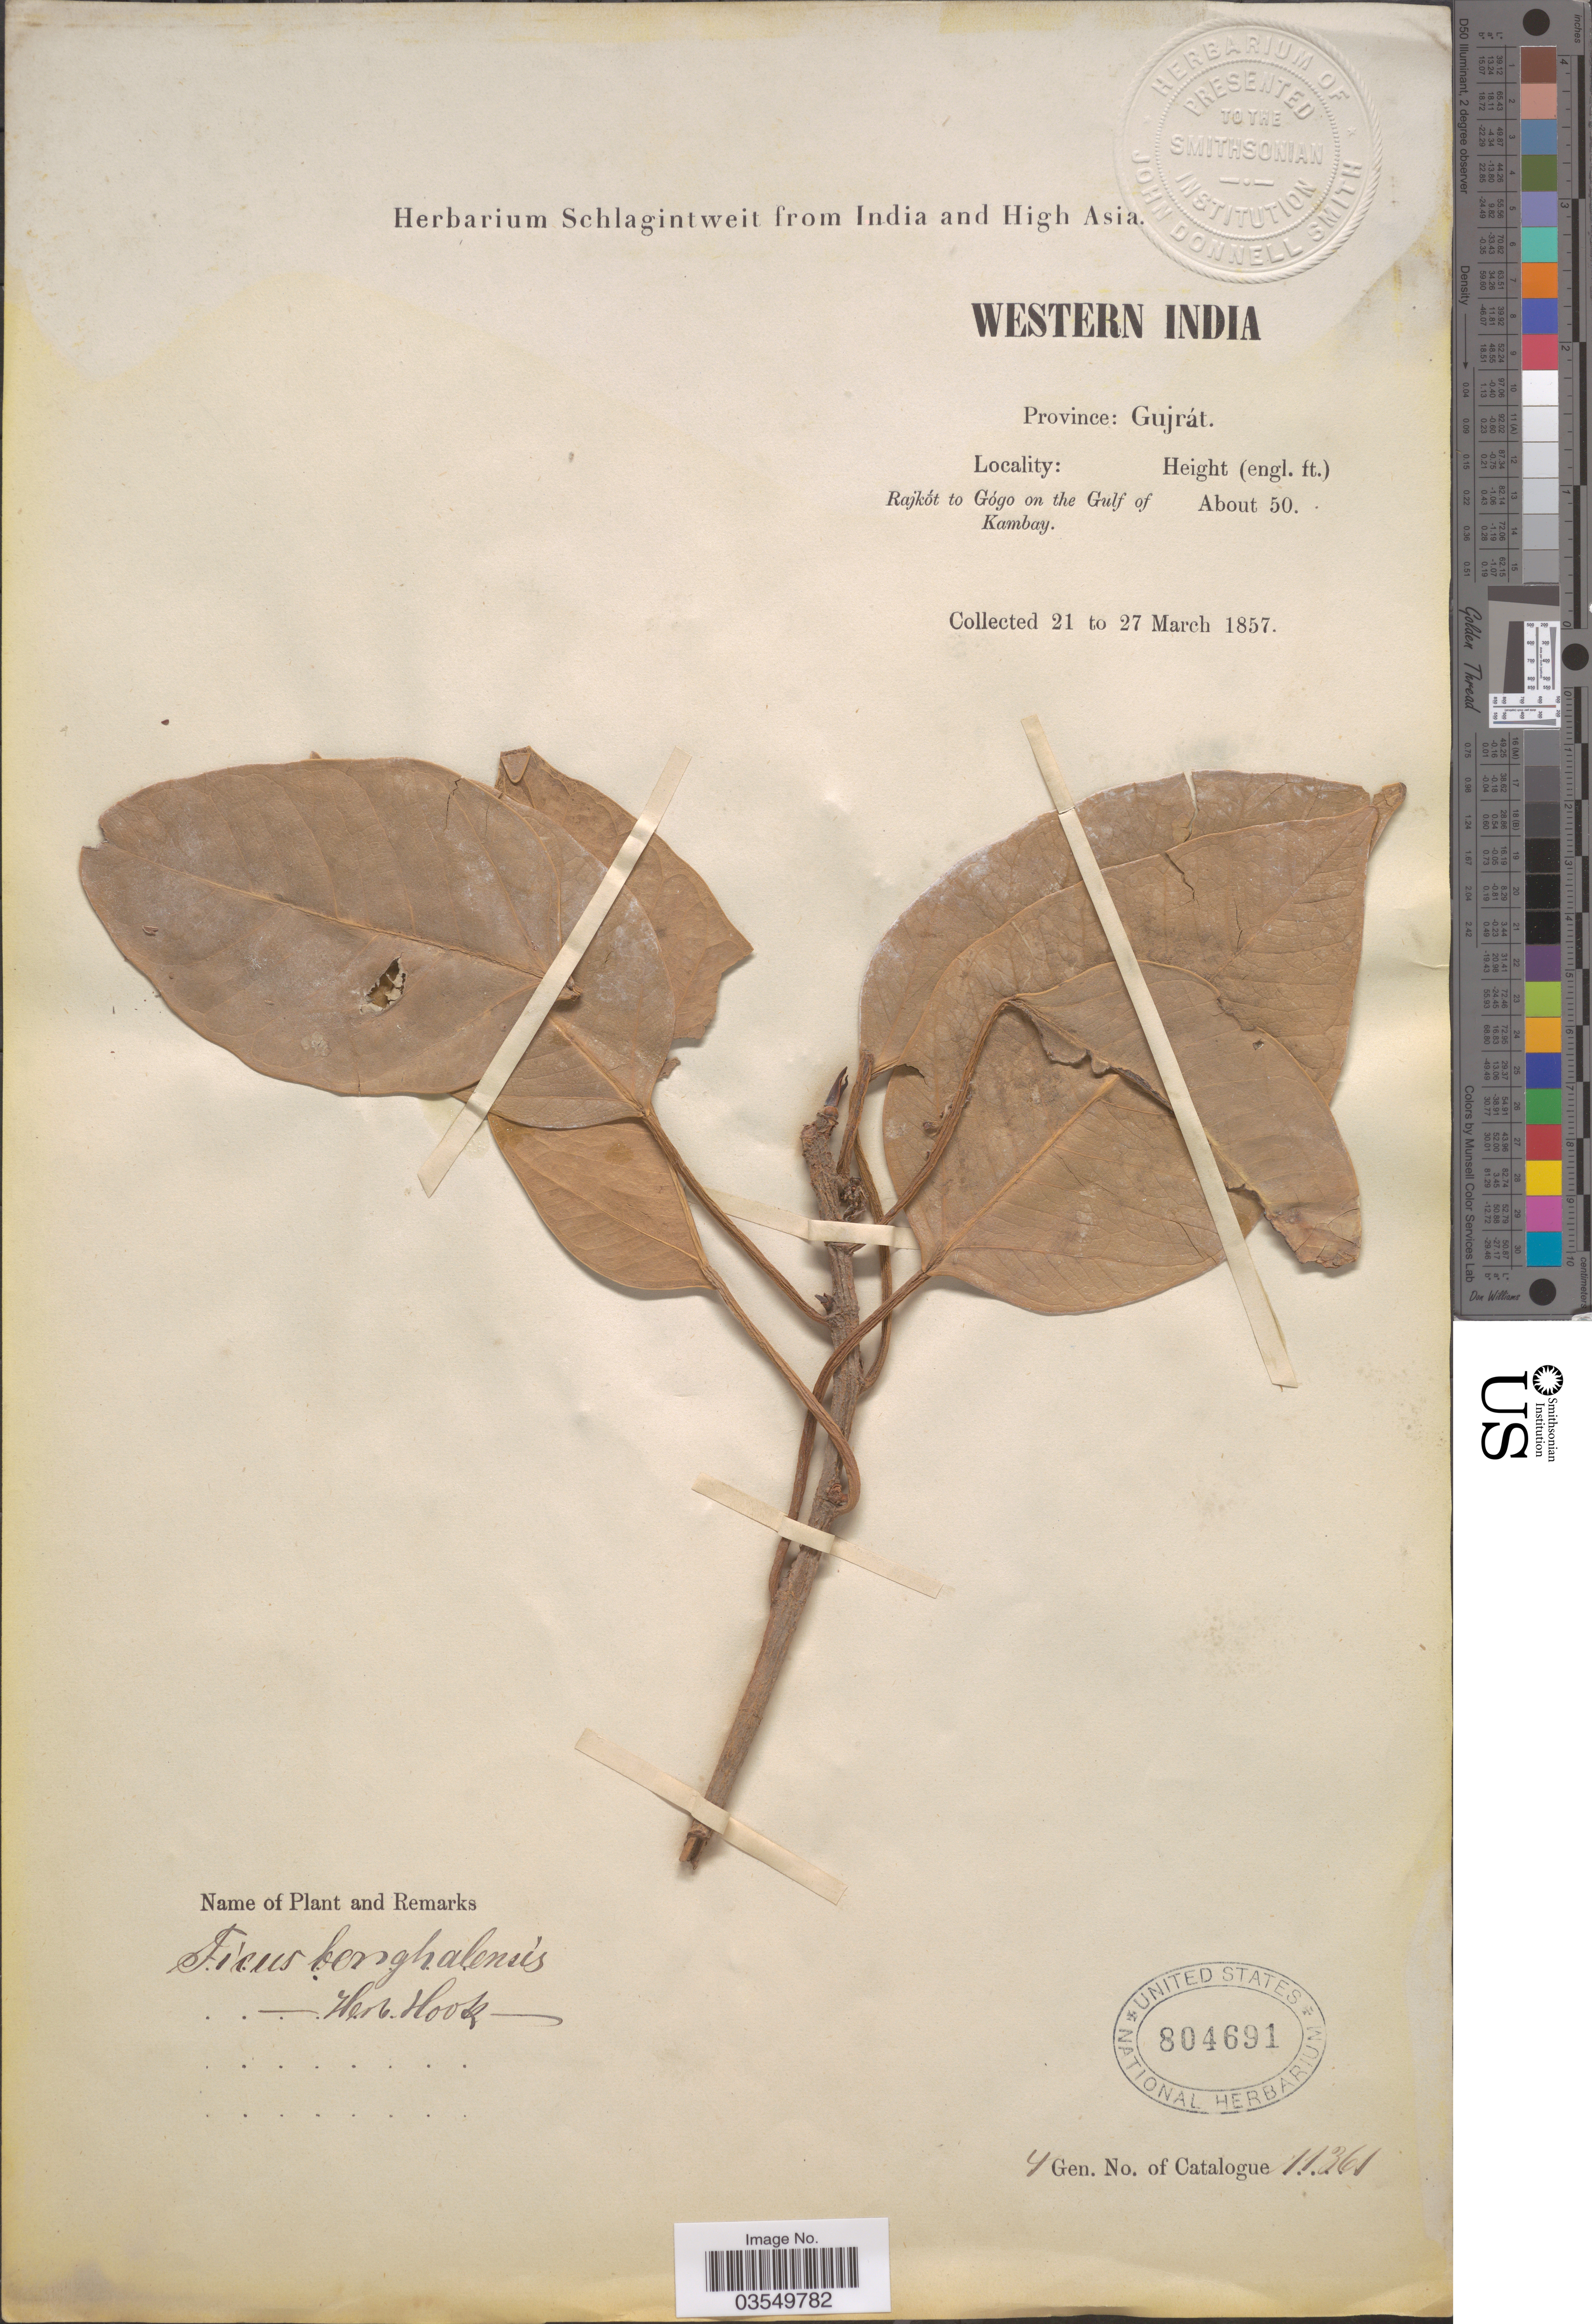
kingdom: Plantae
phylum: Tracheophyta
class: Magnoliopsida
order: Rosales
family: Moraceae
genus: Ficus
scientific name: Ficus benghalensis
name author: L.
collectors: ex herb. Schlagintweit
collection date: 1857-03-21/1857-03-27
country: India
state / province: Gujarat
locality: Western India. Province: Gujrát. Rajkót to Gógo on the Gulf of Kambay.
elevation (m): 15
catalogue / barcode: US 804691